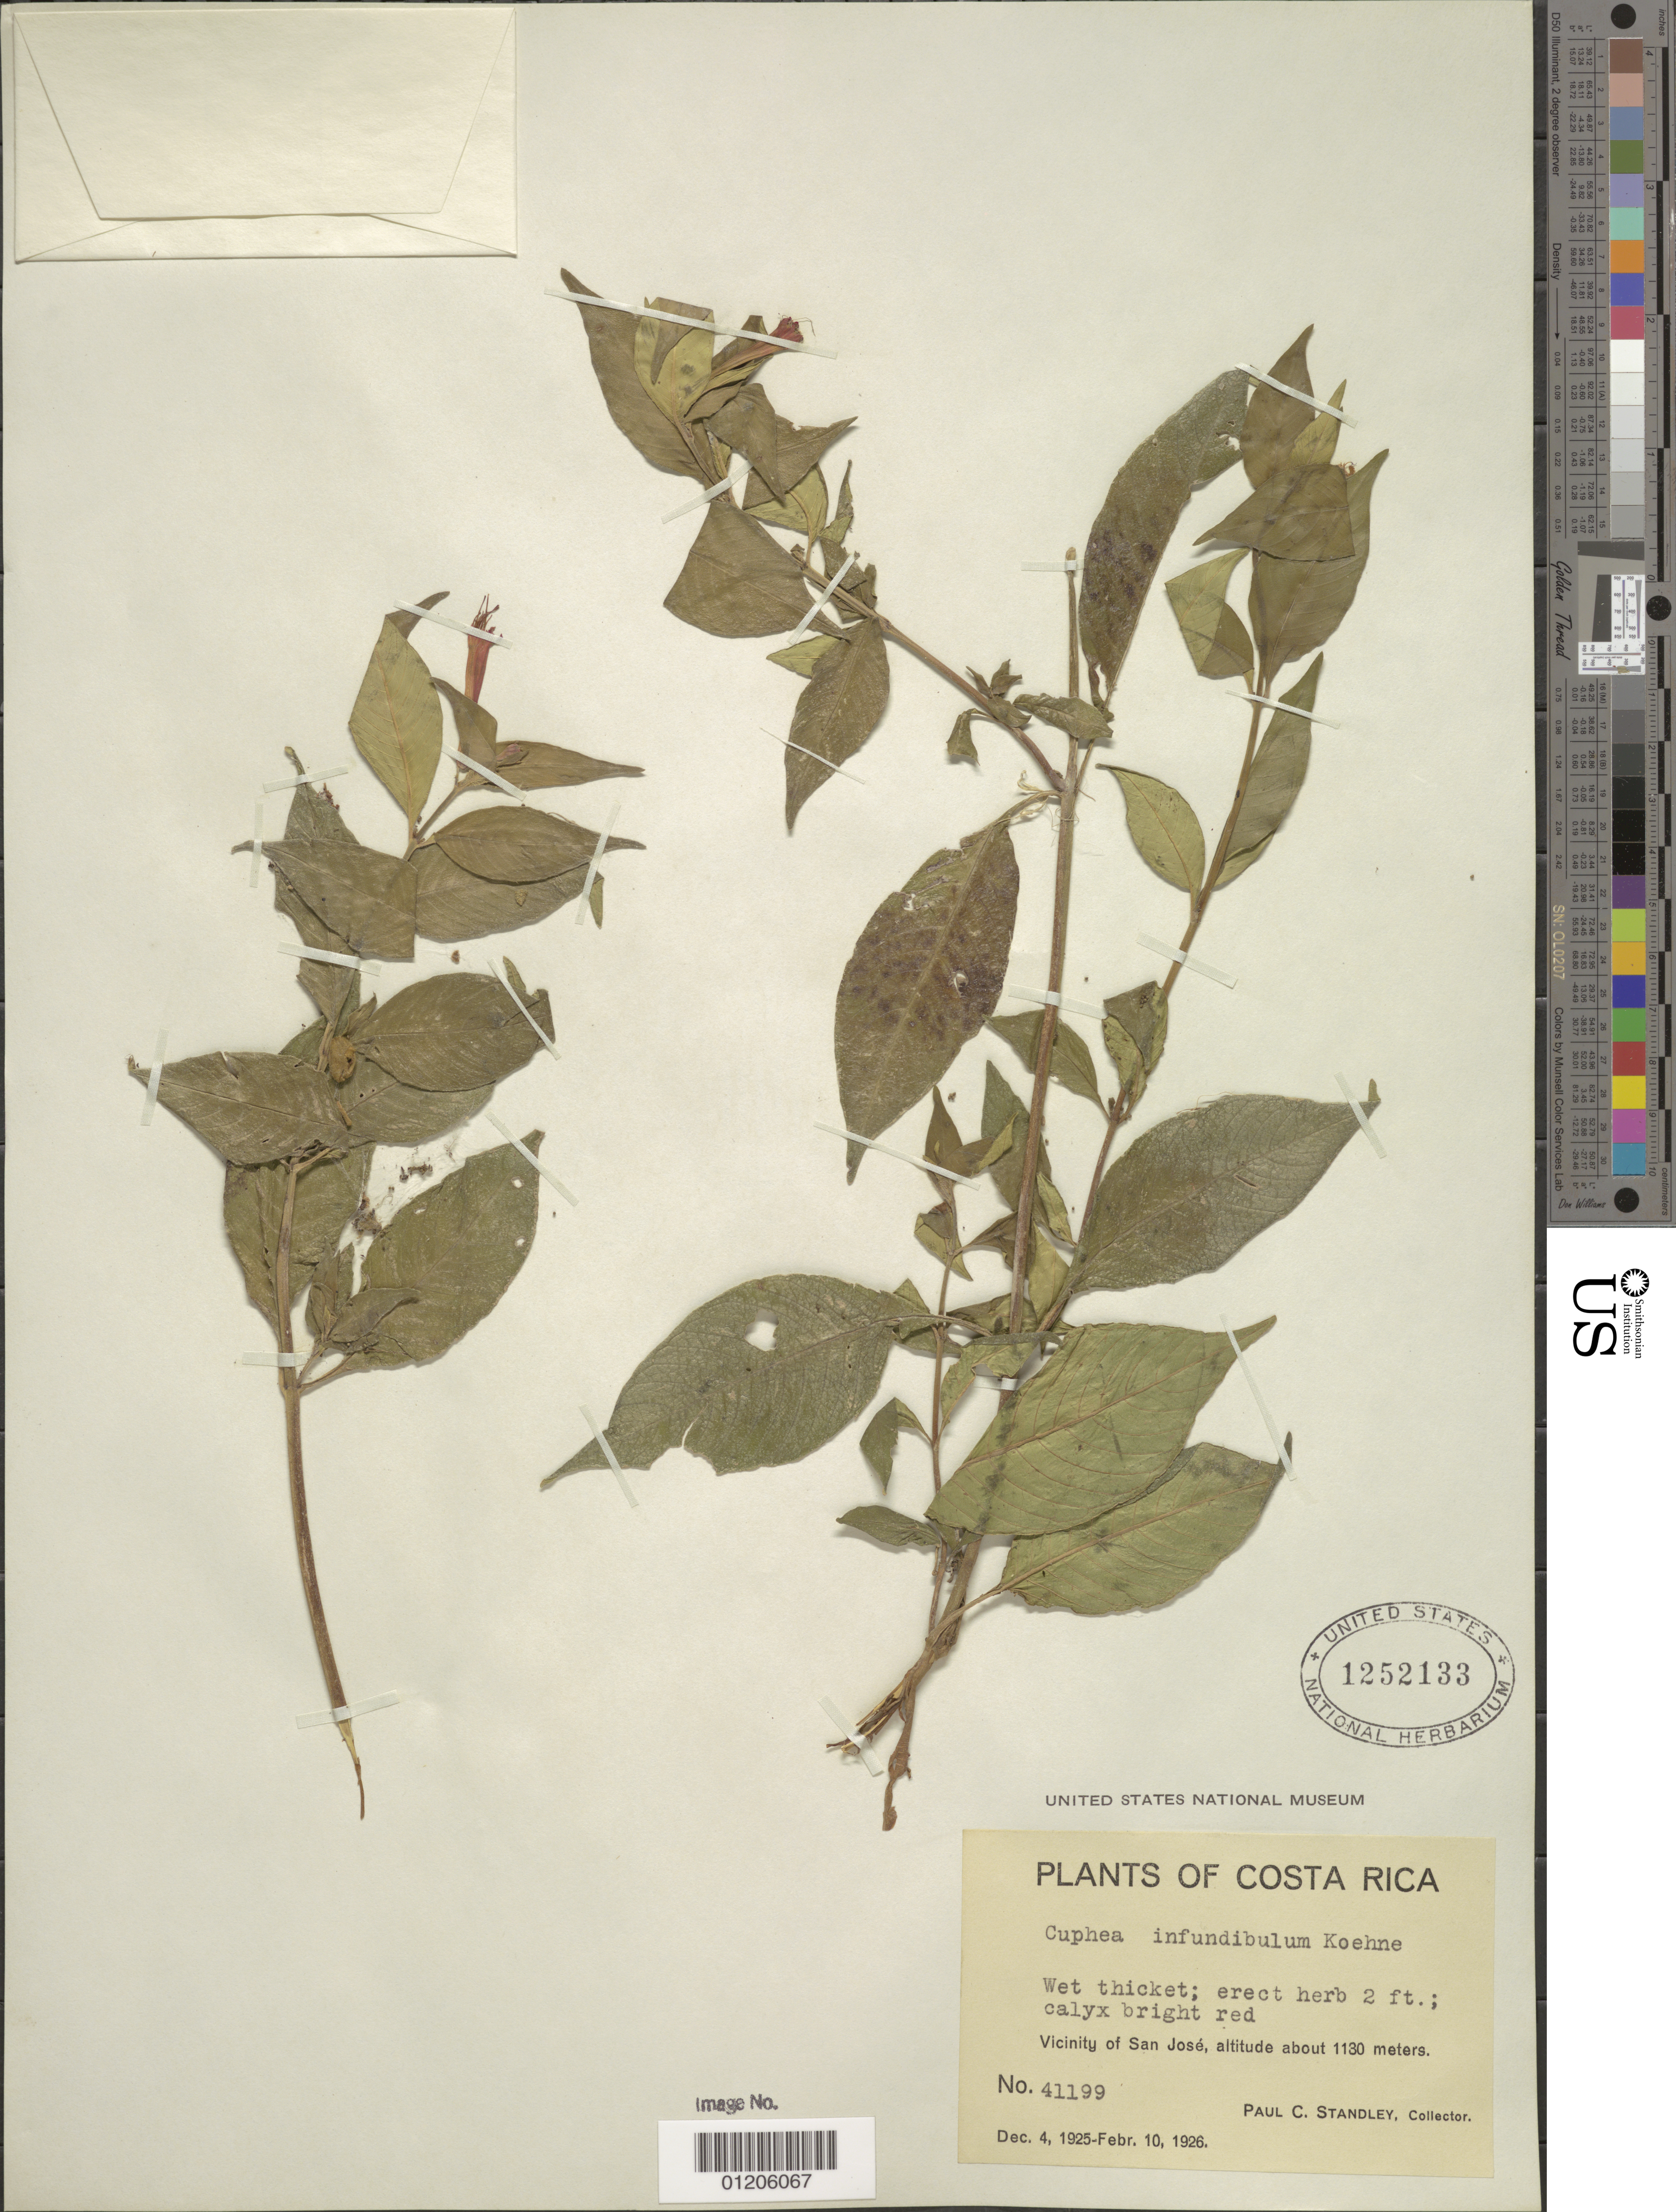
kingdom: Plantae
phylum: Tracheophyta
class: Magnoliopsida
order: Myrtales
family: Lythraceae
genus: Cuphea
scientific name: Cuphea infundibulum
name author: Koehne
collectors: P. C. Standley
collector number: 41199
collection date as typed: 04 Dec 1925 to 10 Feb 1926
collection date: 1925-12-04/1926-02-10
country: Costa Rica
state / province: San José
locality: Vicinity of San José.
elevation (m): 1130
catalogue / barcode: US 1252133